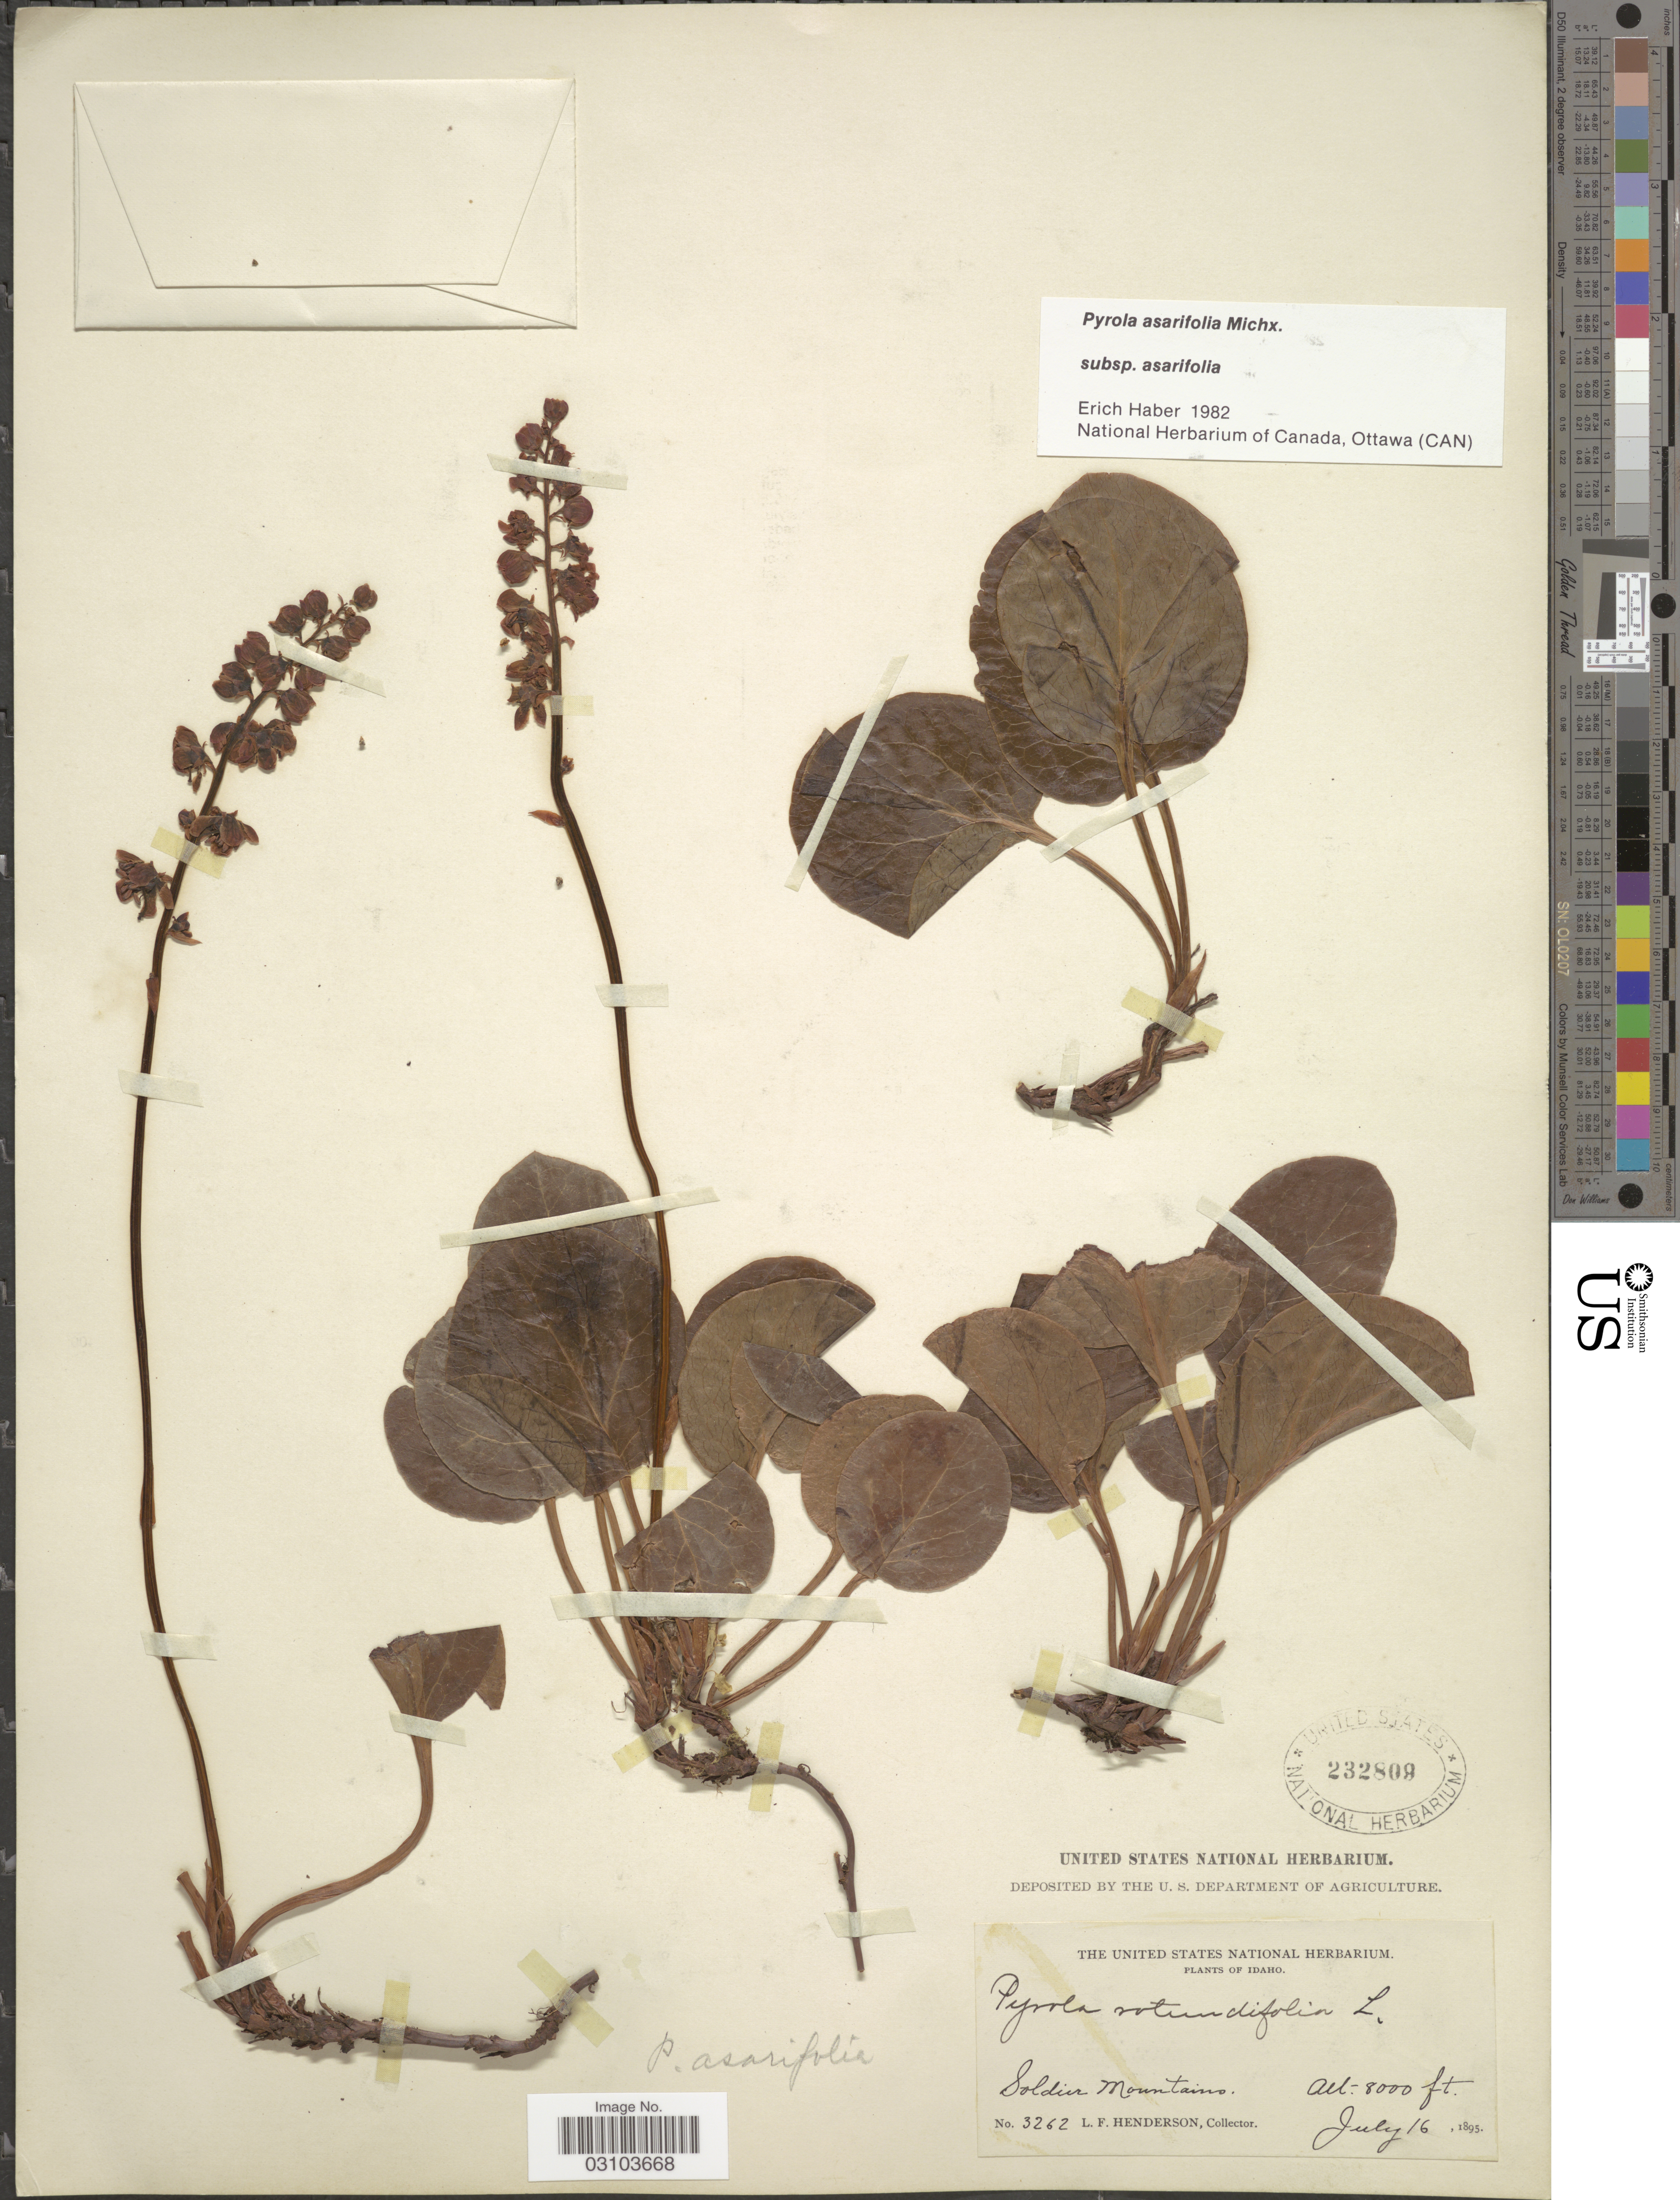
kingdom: Plantae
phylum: Tracheophyta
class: Magnoliopsida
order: Ericales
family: Ericaceae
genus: Pyrola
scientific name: Pyrola asarifolia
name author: Michx.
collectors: L. Henderson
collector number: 3262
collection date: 1895-07-16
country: United States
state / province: Idaho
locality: Soldier Mountains.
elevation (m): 2438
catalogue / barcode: US 232809